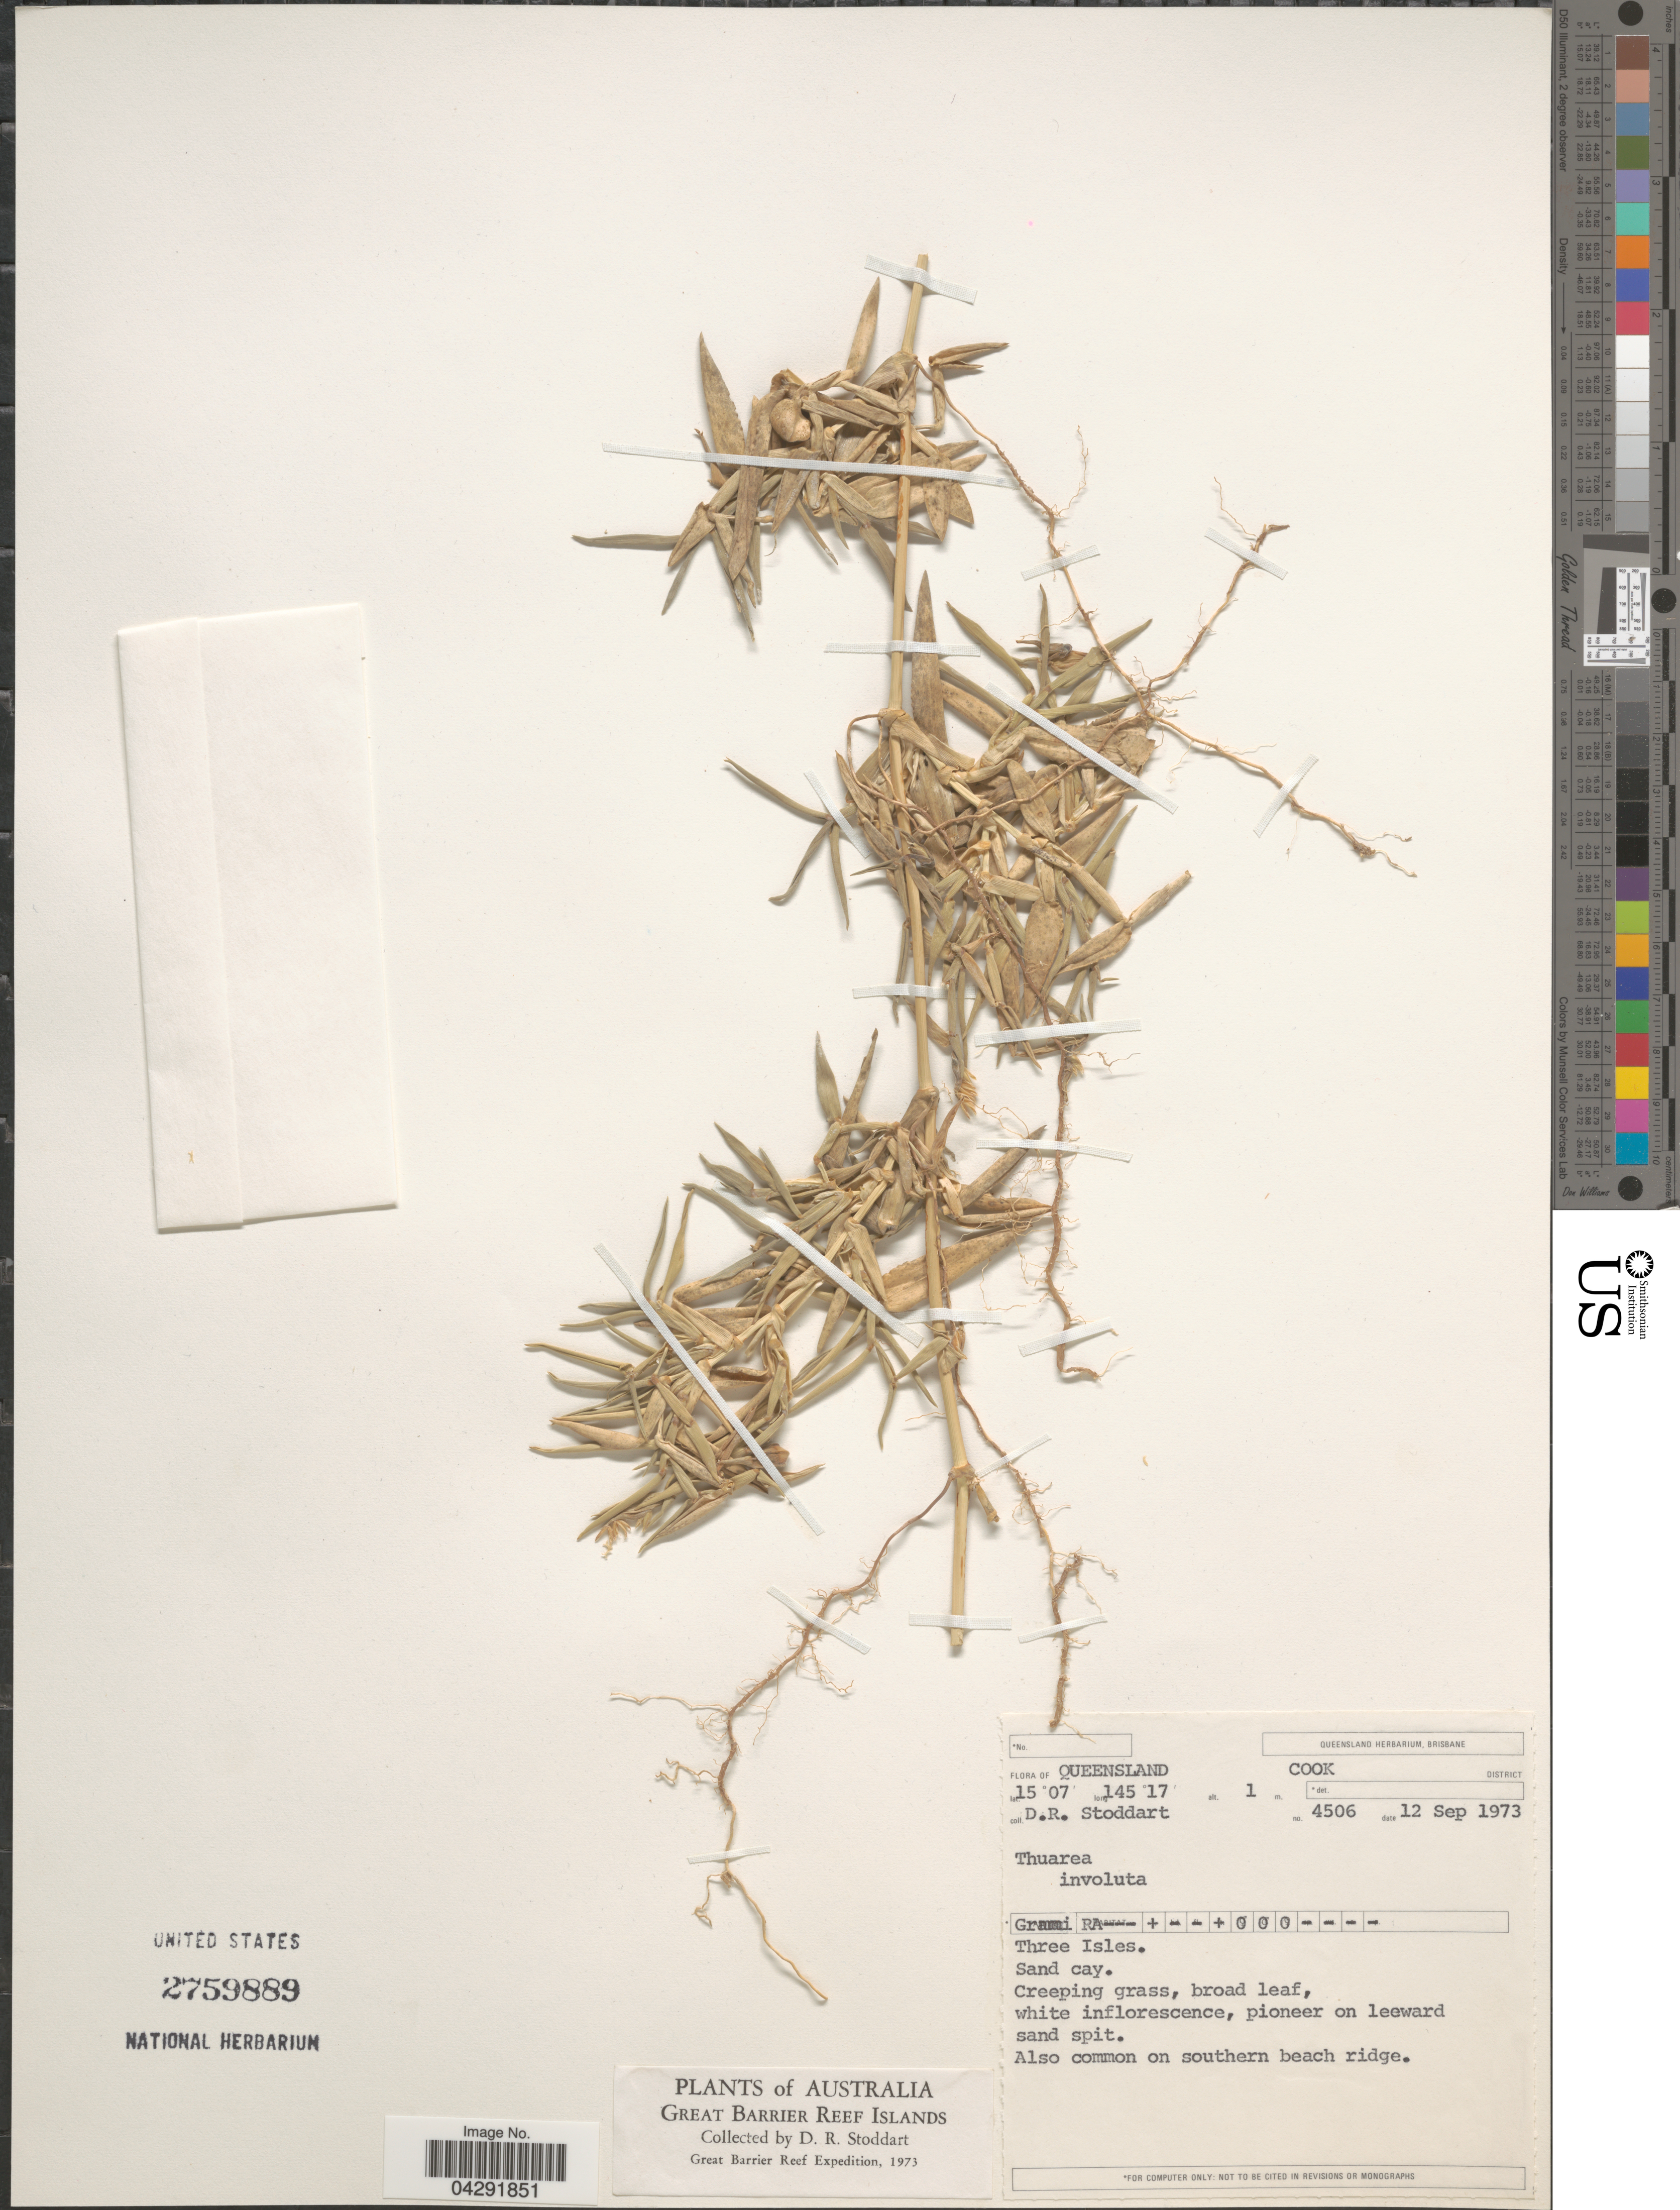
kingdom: Plantae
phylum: Tracheophyta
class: Liliopsida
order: Poales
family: Poaceae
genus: Thuarea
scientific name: Thuarea involuta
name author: (G. Forst.) R. Br. ex Sm.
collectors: D. R. Stoddart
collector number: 4506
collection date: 1973-09-12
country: Australia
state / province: Queensland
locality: Cook District. Three Isles. Also common on southern beach ridge. Great Barrier Reef Islands. Great Barrier Reef Expedition, 1973.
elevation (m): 1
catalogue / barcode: US 275989